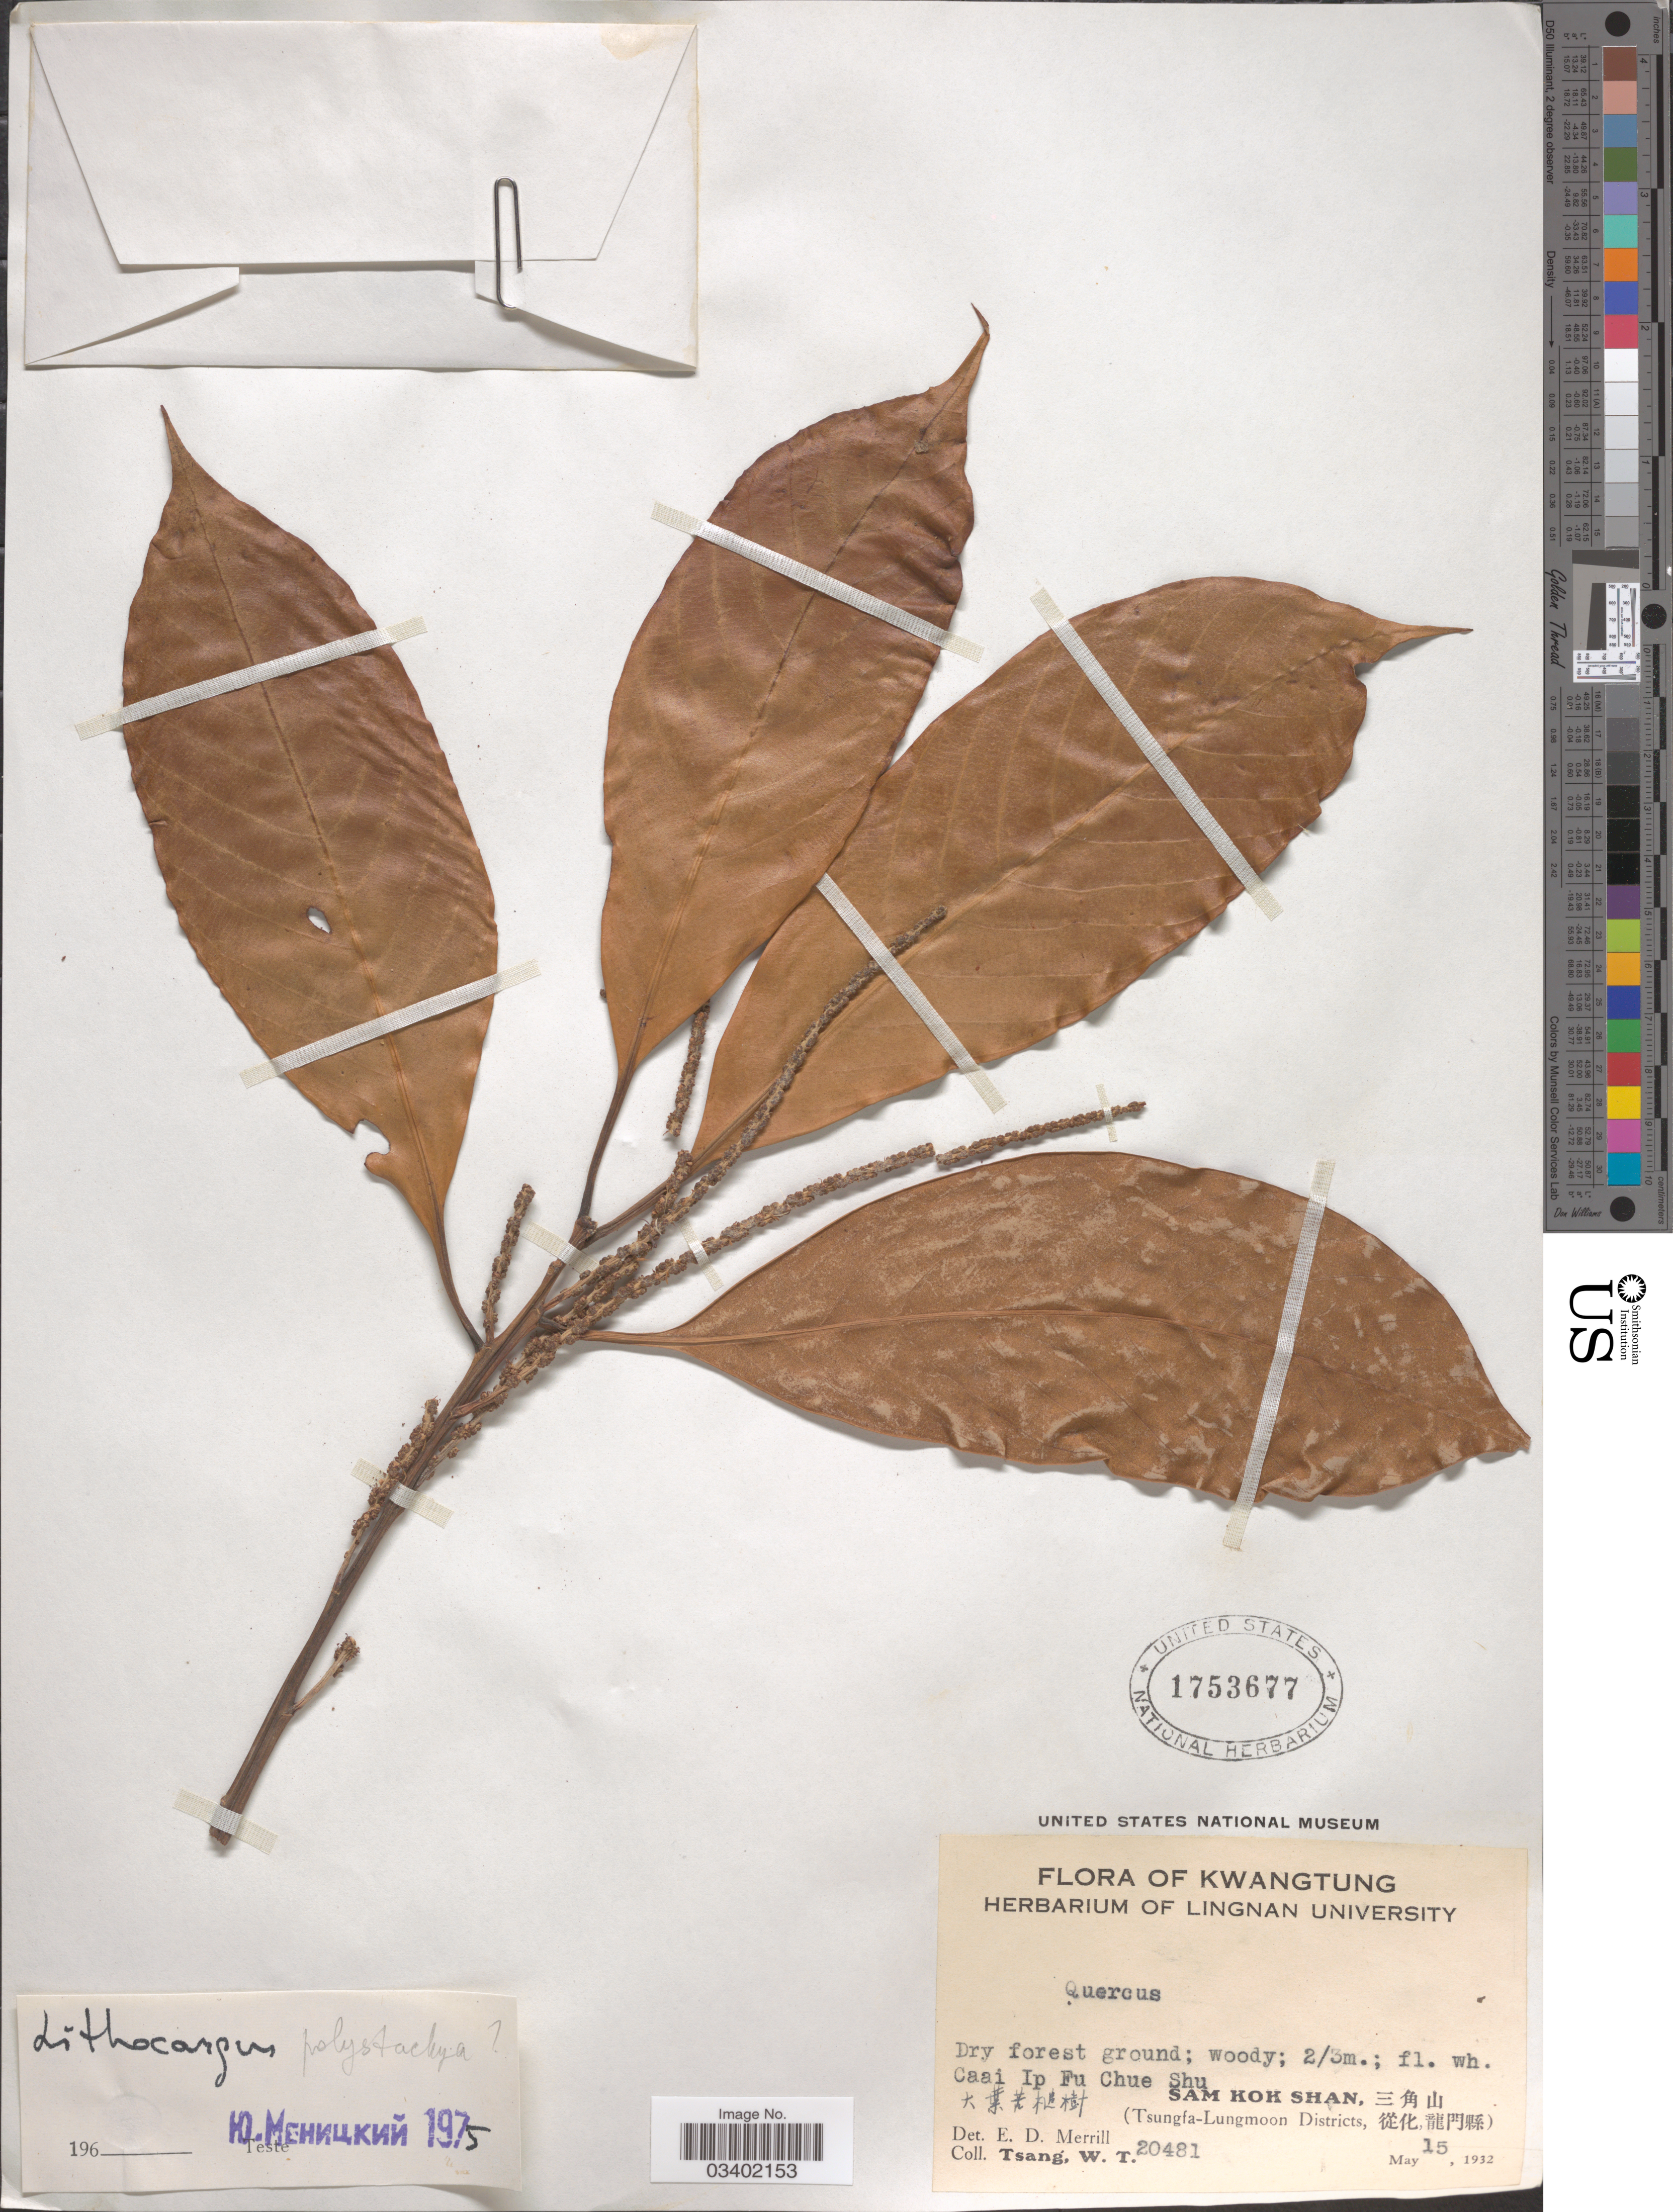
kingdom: Plantae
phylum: Tracheophyta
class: Magnoliopsida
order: Fagales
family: Fagaceae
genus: Lithocarpus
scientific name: Lithocarpus polystachyus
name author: (Wall. ex A. DC.) Rehder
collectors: W. T. Tsang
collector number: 20481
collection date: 1932-05-15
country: China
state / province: Guangdong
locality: Kwangtung. Caai Ip Fu Chue Shu X. Sam Kok Shan, X. (Tsungfa-Lungmoon Districts, X).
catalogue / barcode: US 1753677